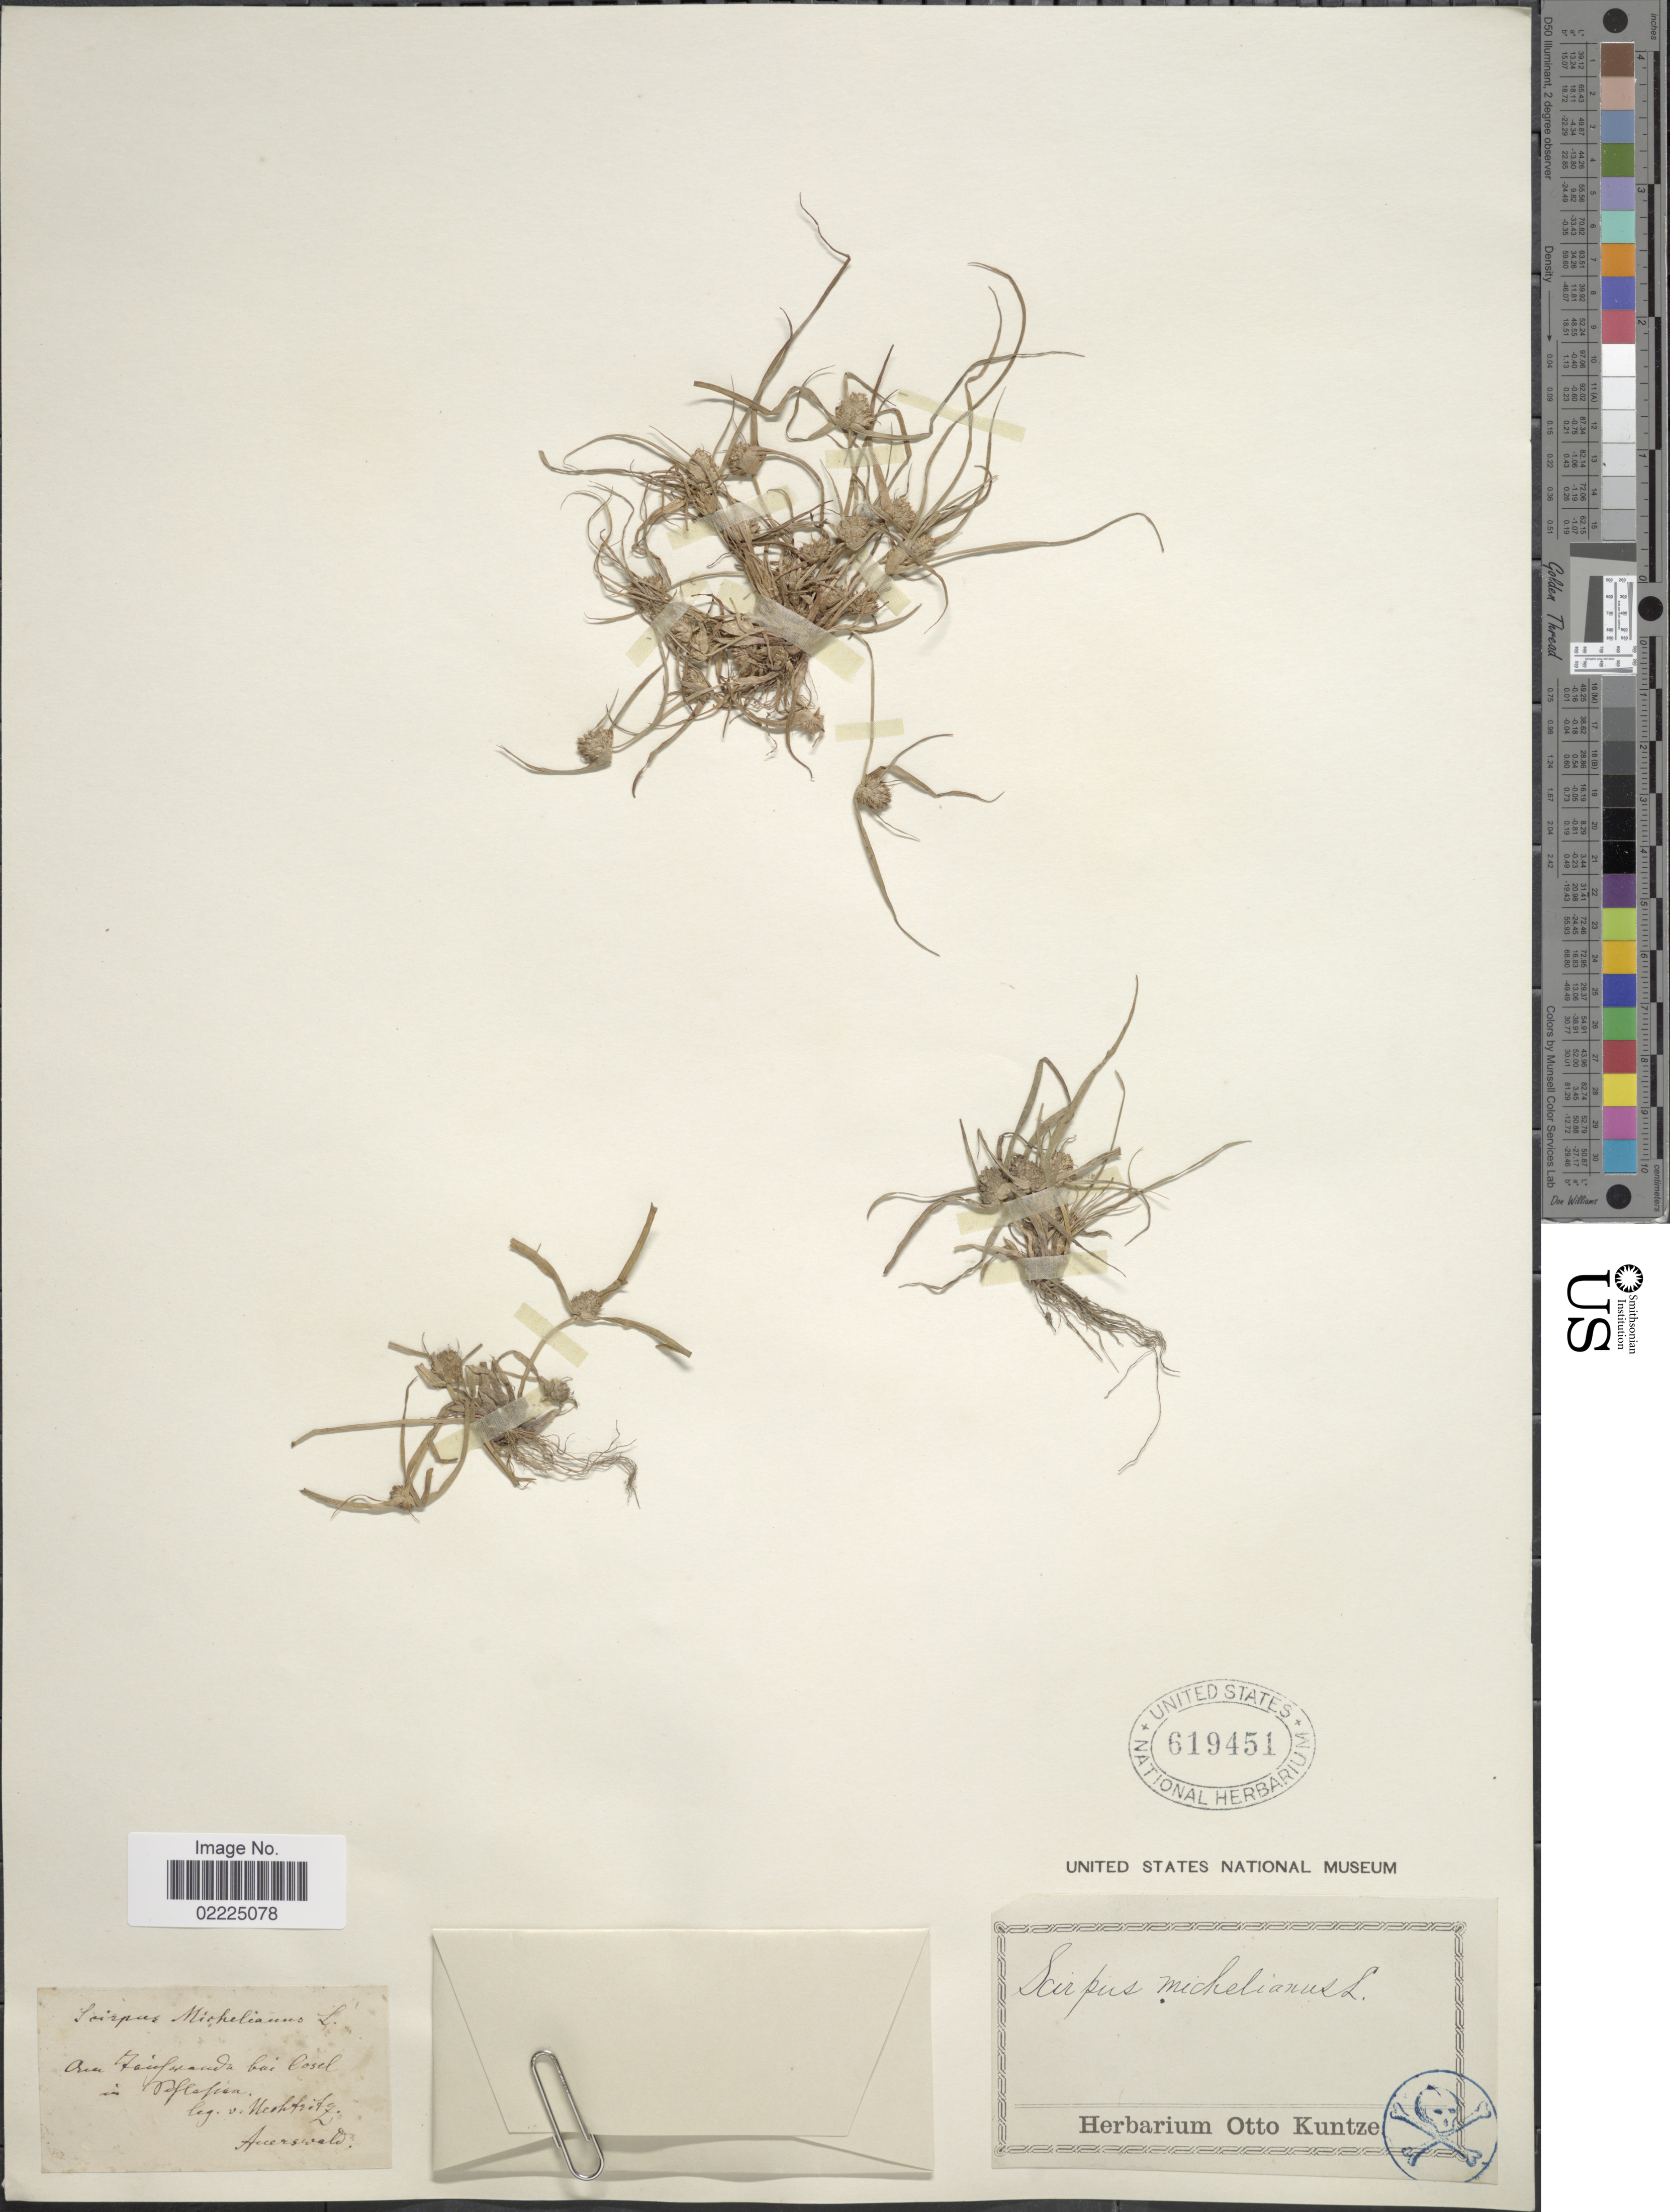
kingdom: Plantae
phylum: Tracheophyta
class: Liliopsida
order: Poales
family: Cyperaceae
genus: Cyperus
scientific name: Cyperus michelianus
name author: (L.) Delile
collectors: Uechtritz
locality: An [illegible text] bei losel in [illegible text], Amerswald [interpreted]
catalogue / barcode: US 619451